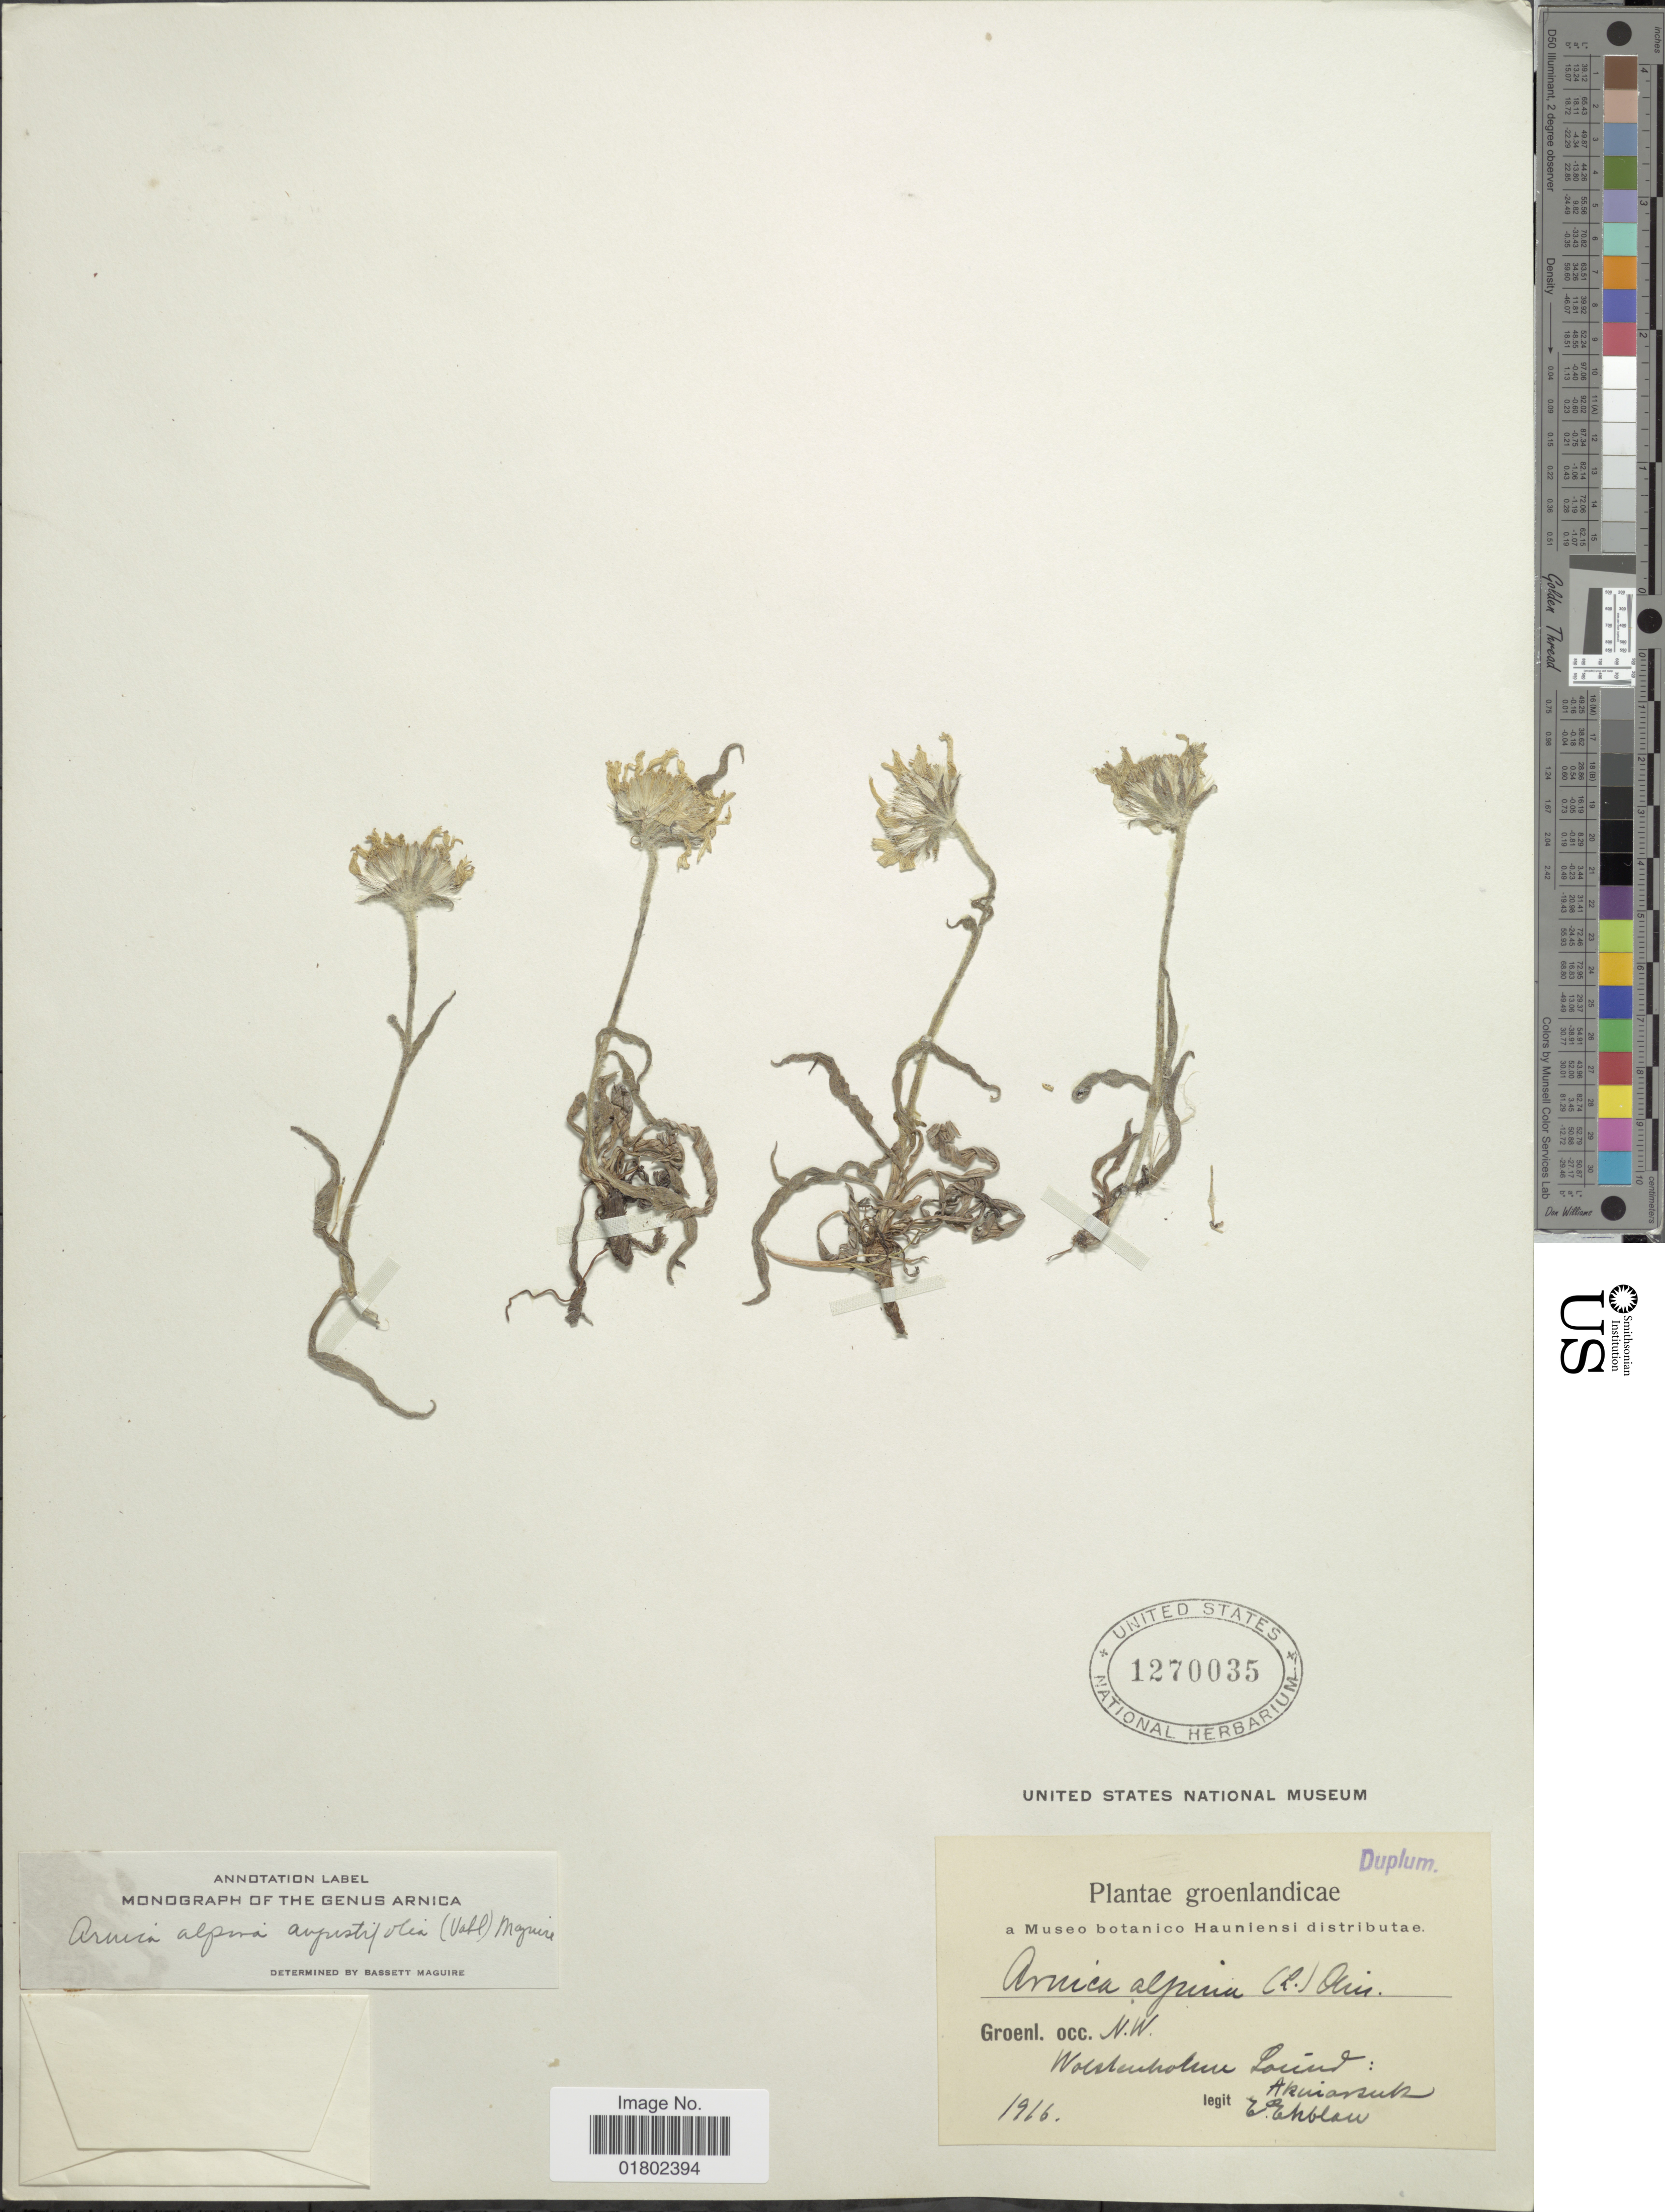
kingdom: Plantae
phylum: Tracheophyta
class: Magnoliopsida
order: Asterales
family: Asteraceae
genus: Arnica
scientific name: Arnica alpina var. angustifolia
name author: (Vahl) Maguire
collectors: Collector illegible & W. Ekblaw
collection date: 1916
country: Greenland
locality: Groenl. occ. Wolstenholme Sound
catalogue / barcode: US 1270035